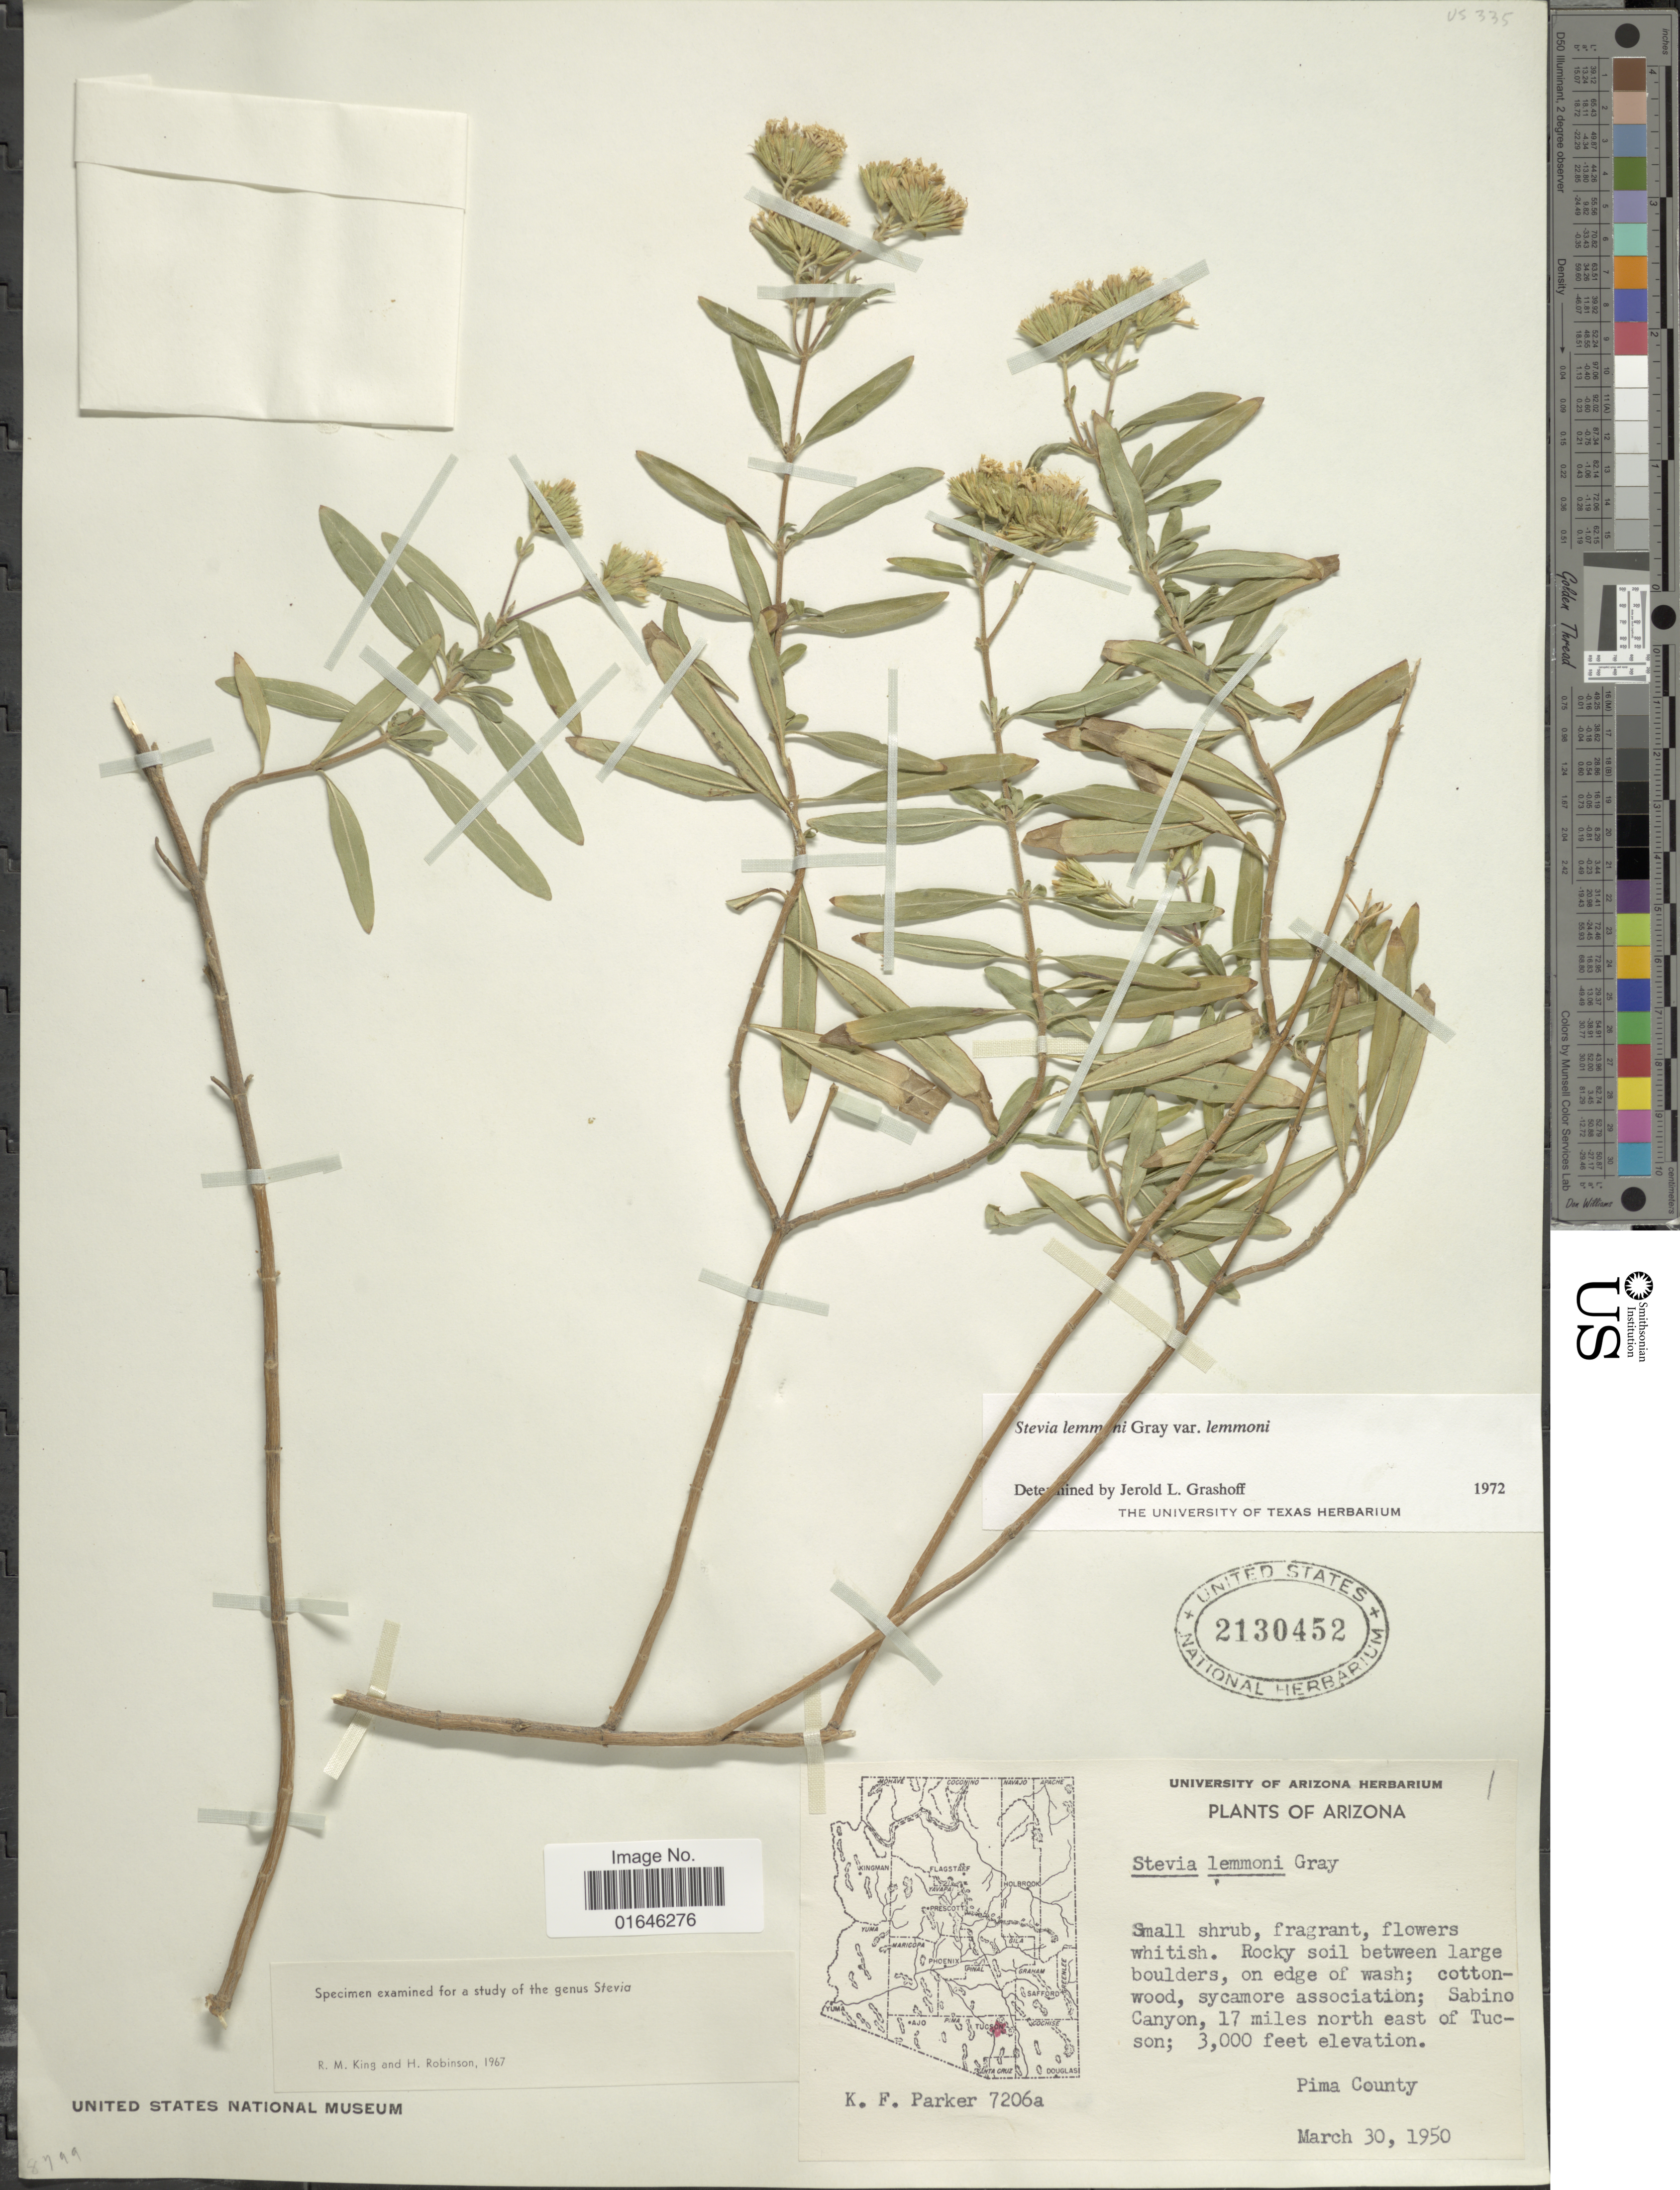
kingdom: Plantae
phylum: Tracheophyta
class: Magnoliopsida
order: Asterales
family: Asteraceae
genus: Stevia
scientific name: Stevia lemmonii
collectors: K. F. Parker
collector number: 7206a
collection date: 1950-03-30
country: United States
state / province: Arizona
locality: Sabino Canyon,17 miles north east of Tucson, Pima County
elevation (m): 914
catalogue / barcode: US 2130452